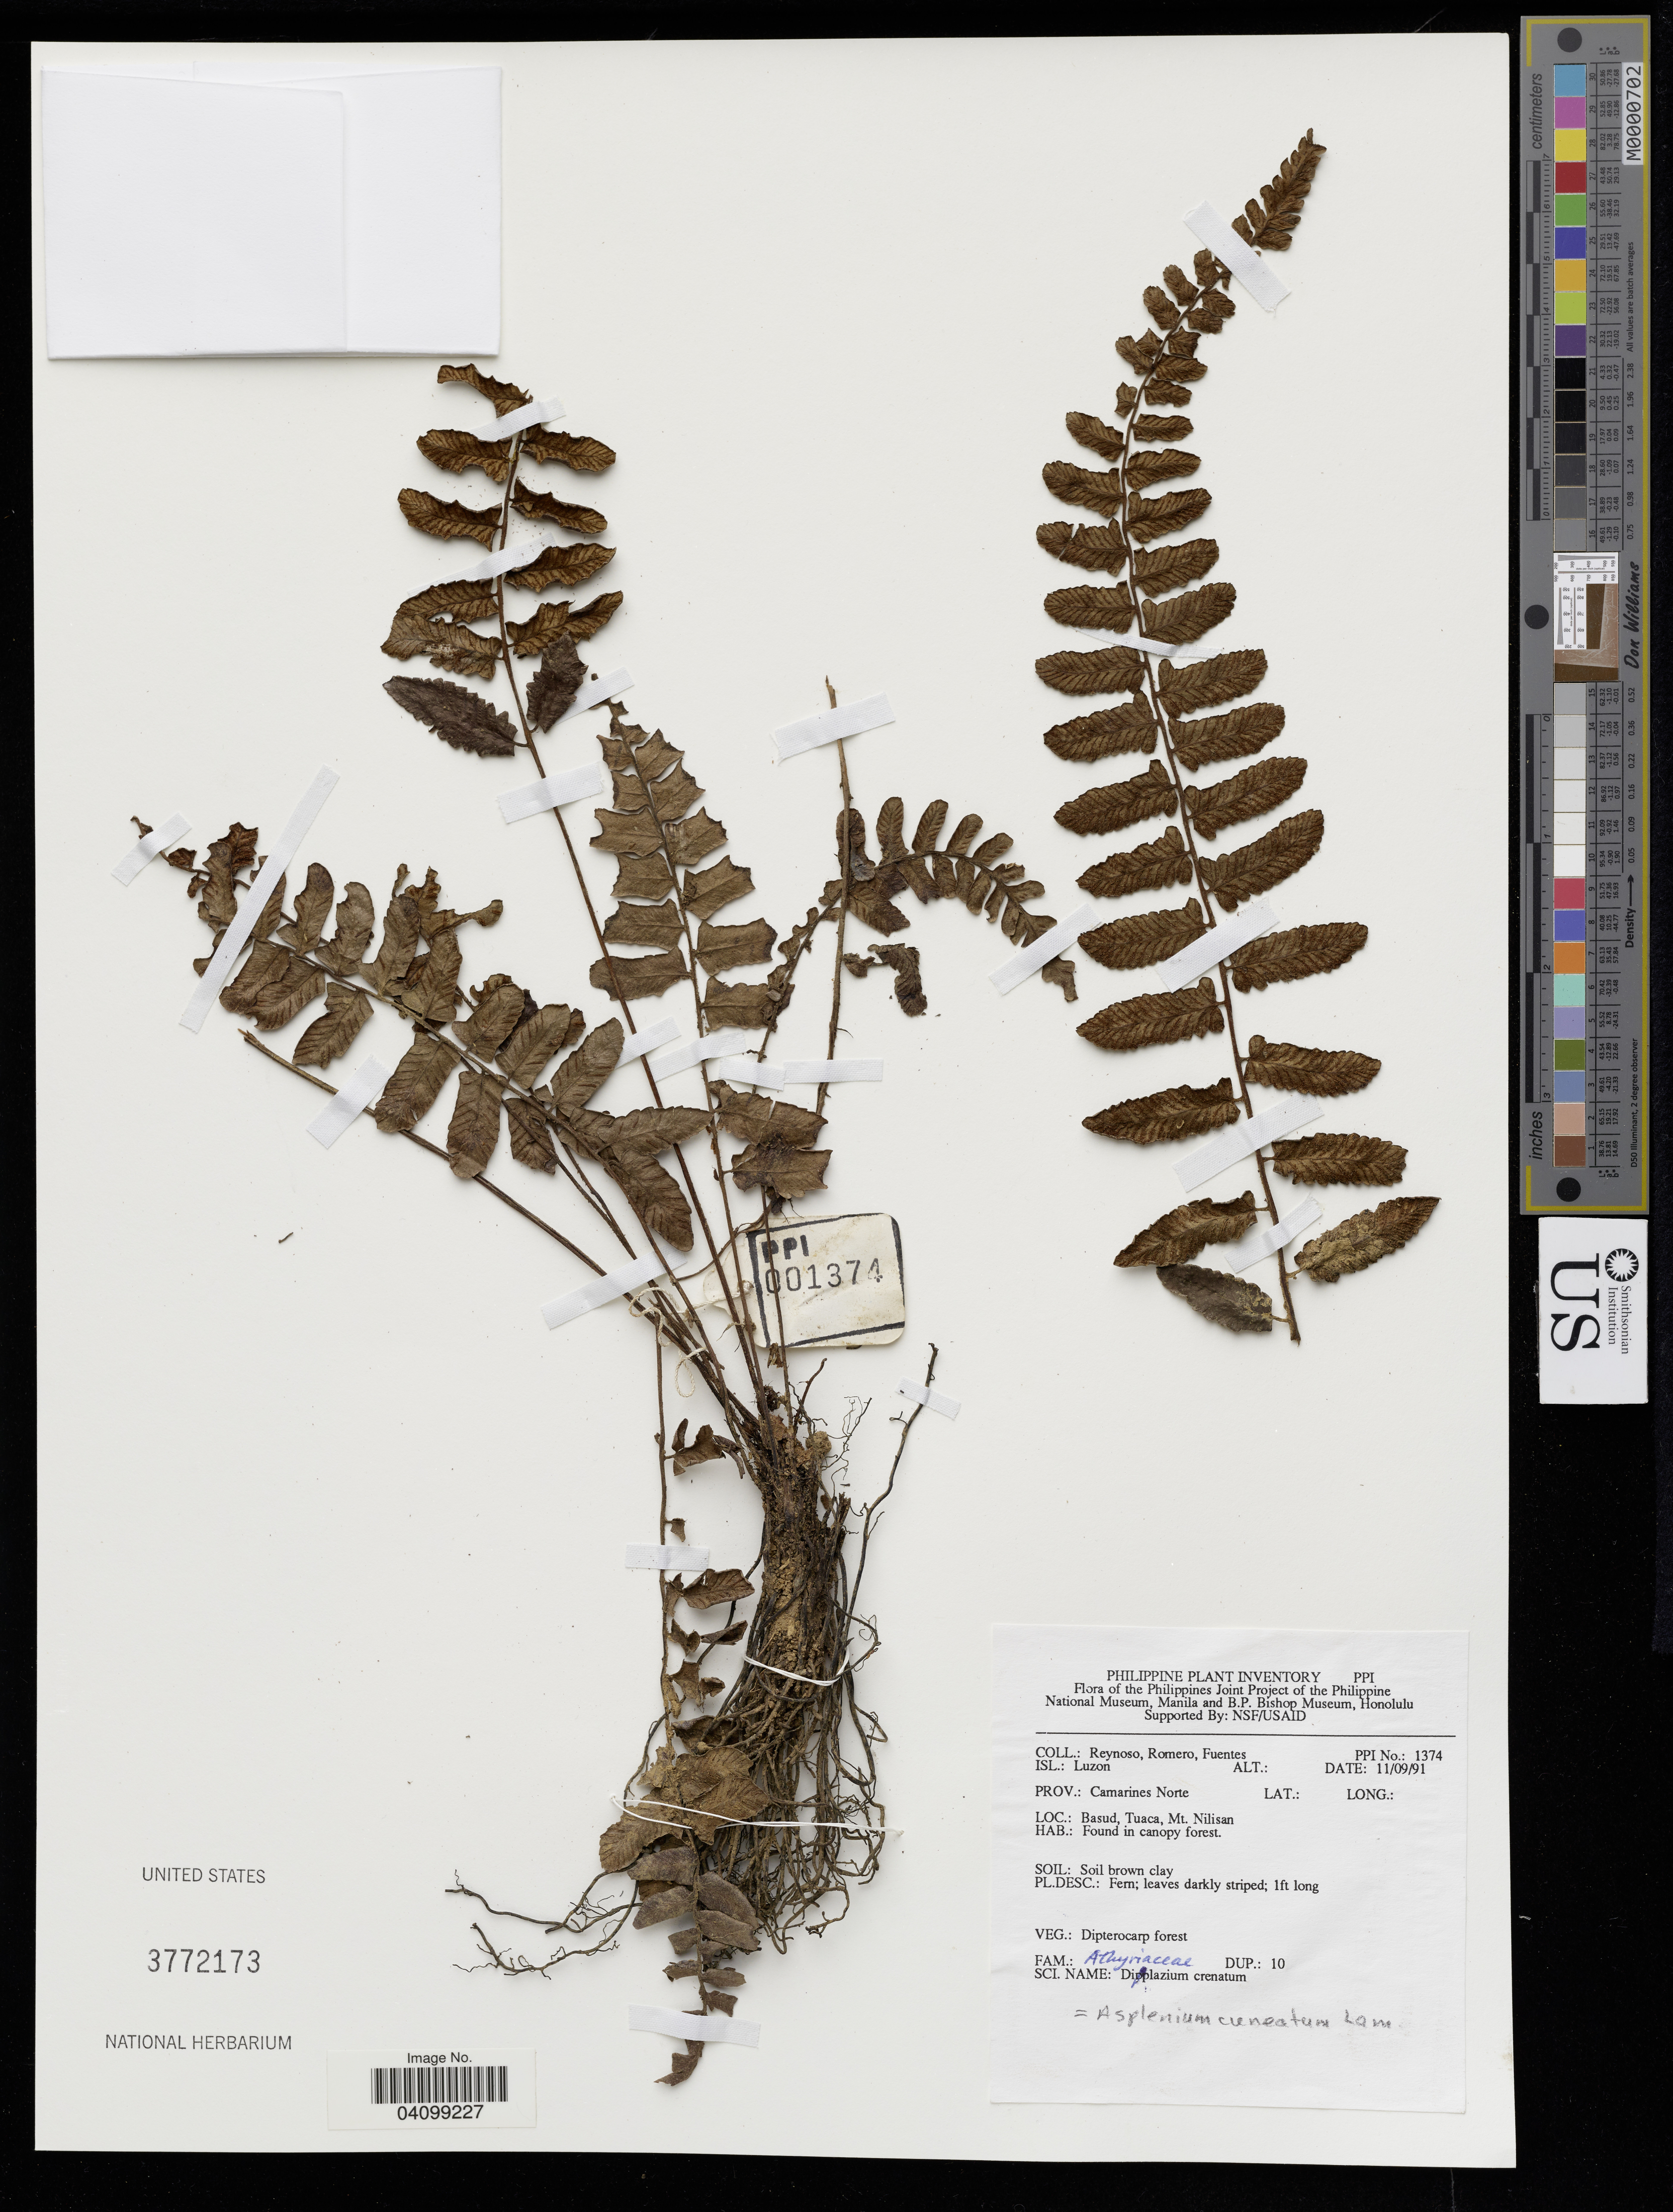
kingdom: Plantae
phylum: Tracheophyta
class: Polypodiopsida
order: Polypodiales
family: Athyriaceae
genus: Diplazium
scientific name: Diplazium crenatum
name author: (Blume) T. Moore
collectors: E. Reynoso, -. Romero & -. Fuentes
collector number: PPI 1374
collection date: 1991-09-11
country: Philippines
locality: Luzon. Camarines Norte. Basud, Tuaca, Mt. Nilisan.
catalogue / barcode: US 3772173